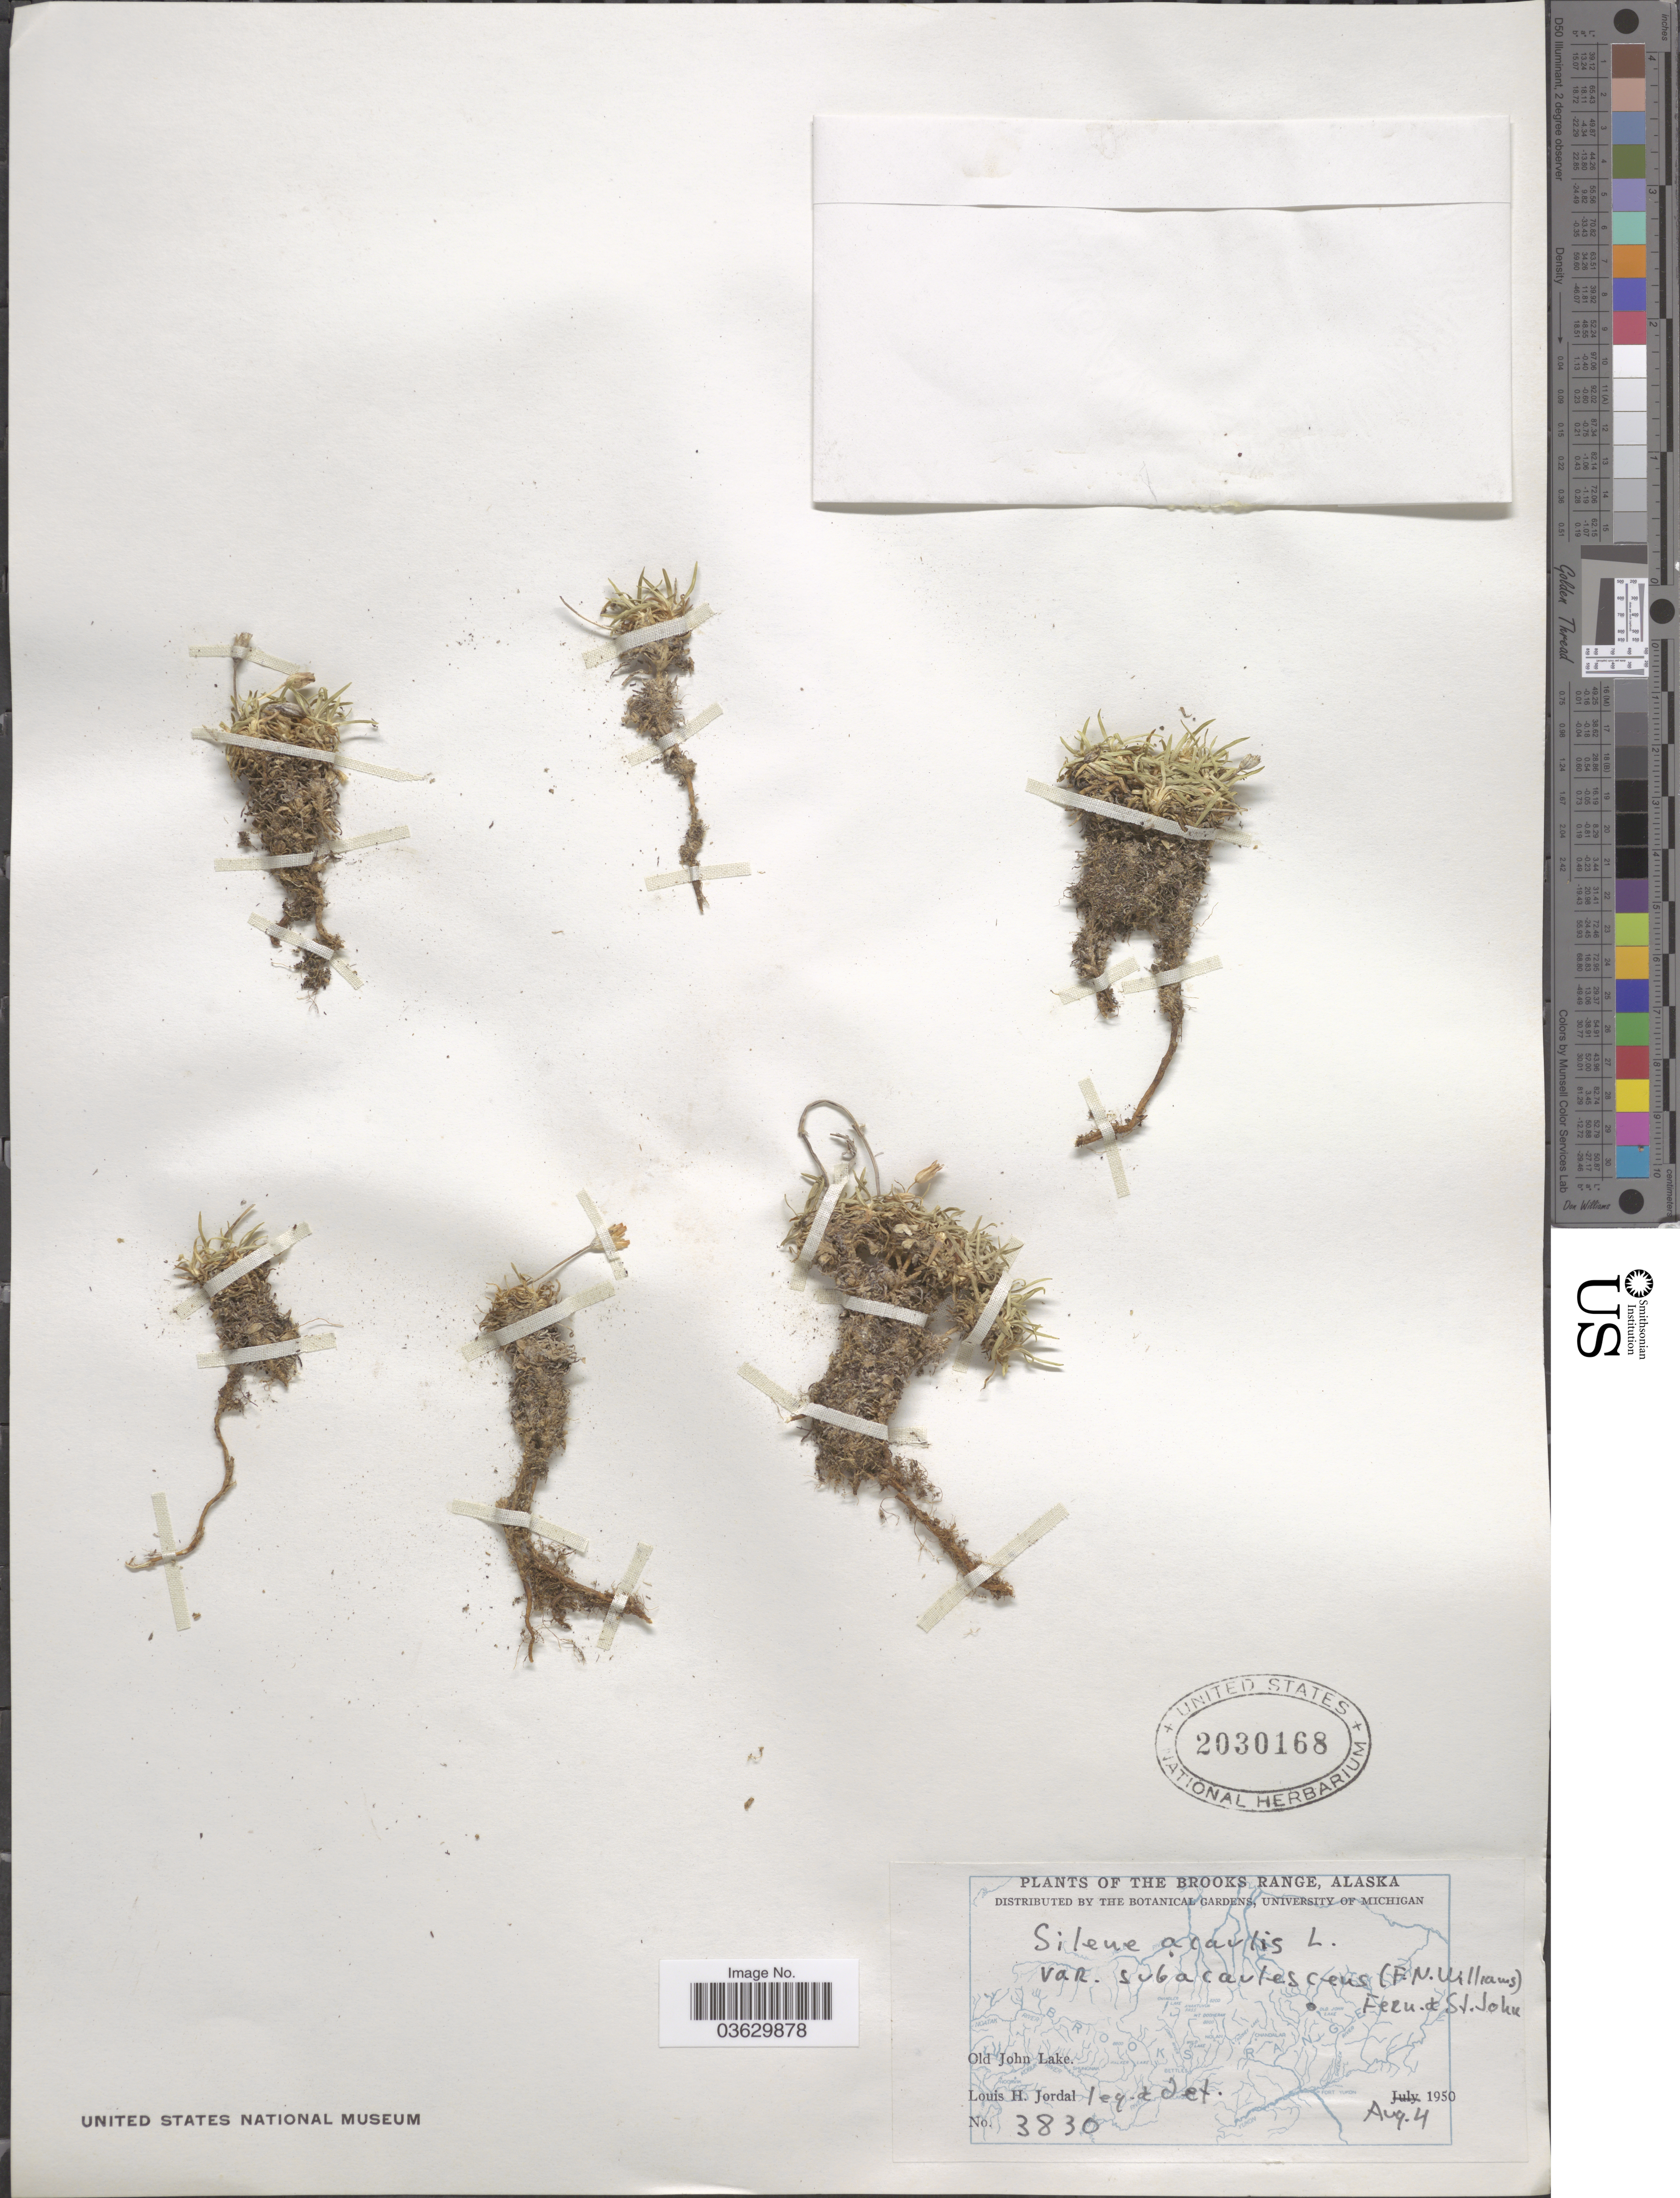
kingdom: Plantae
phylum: Tracheophyta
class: Magnoliopsida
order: Caryophyllales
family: Caryophyllaceae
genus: Silene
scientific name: Silene acaulis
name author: (L.) Jacq.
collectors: L. Jordal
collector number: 3830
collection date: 1950-08-04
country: United States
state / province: Alaska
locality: The Brooks Range. Old John Lake.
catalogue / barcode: US 2030168